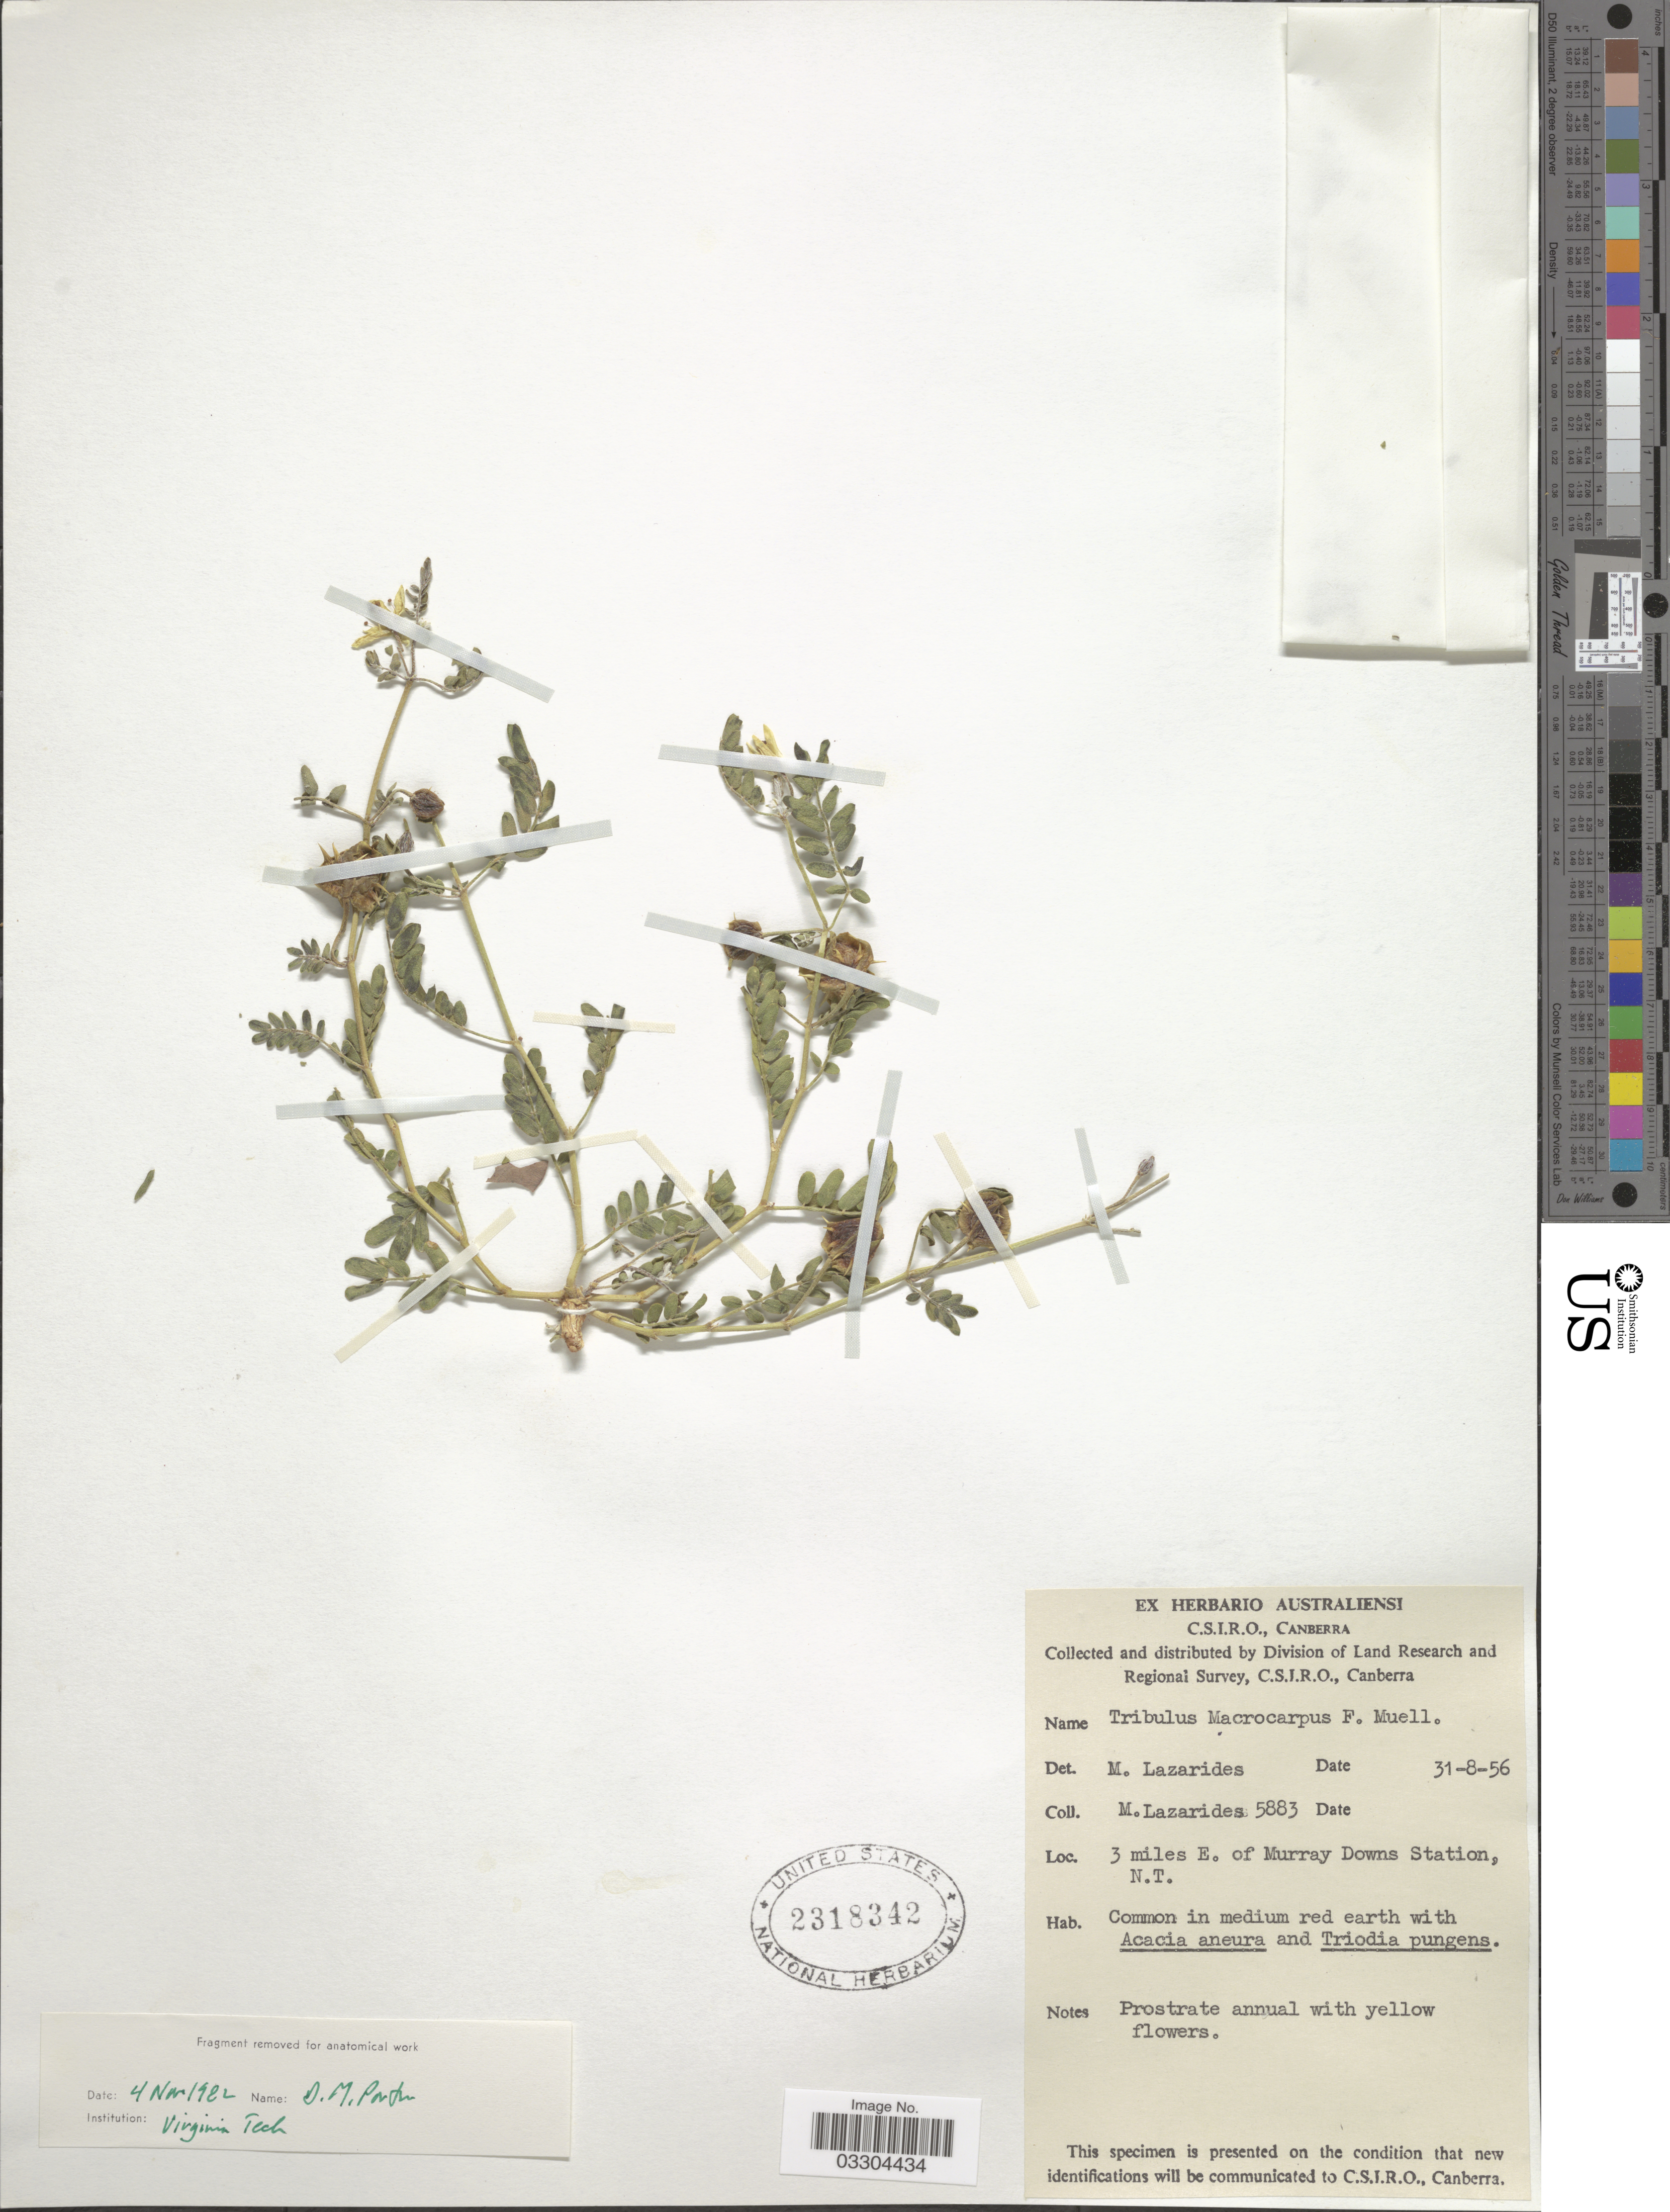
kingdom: Plantae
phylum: Tracheophyta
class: Magnoliopsida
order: Zygophyllales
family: Zygophyllaceae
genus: Tribulus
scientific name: Tribulus macrocarpus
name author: F. Muell.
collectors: M. Lazarides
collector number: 5883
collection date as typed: Transcribed d/m/y: 31/8/56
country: Australia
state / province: Northern Territory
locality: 3 miles E. of Murray Downs Station, N. T.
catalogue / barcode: US 2318342